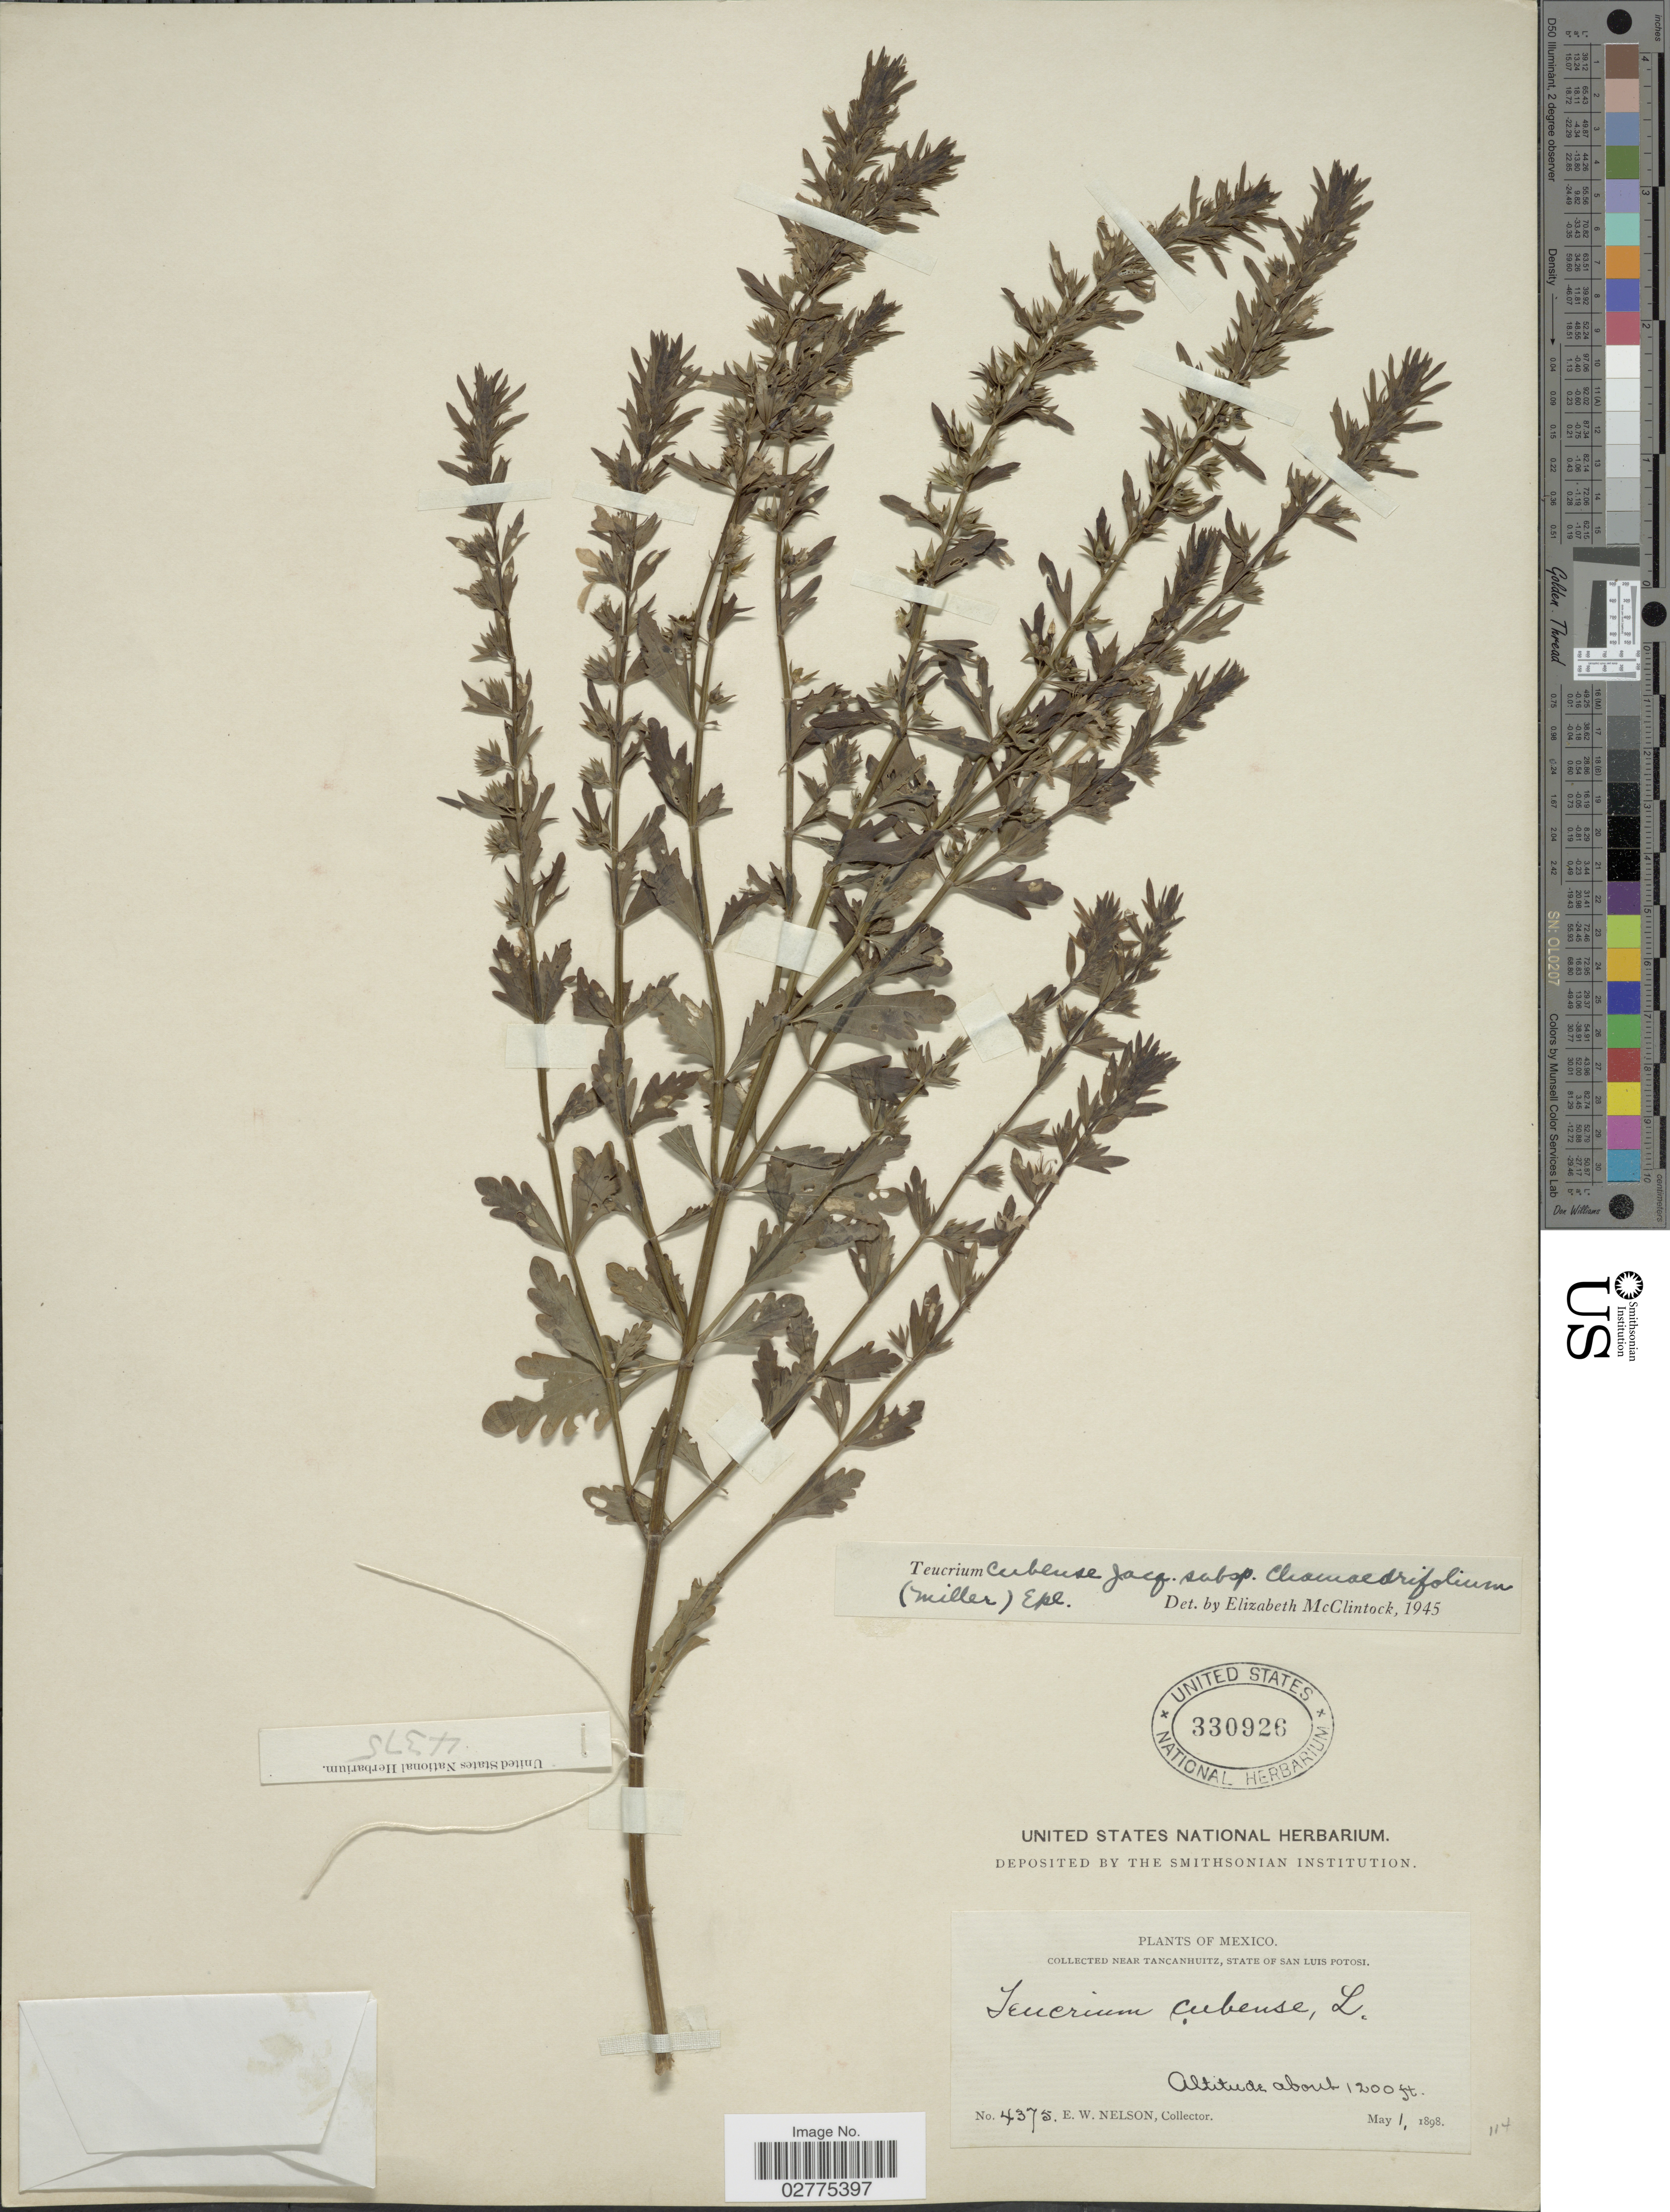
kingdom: Plantae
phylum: Tracheophyta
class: Magnoliopsida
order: Lamiales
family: Lamiaceae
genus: Teucrium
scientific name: Teucrium cubense subsp. chamaedrifolium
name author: Jacq.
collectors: E. W. Nelson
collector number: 4375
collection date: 1898-05-01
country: Mexico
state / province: San Luis Potosí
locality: Near Tancanhuitz, State of San Luis Potosi.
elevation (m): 366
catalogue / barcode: US 330926